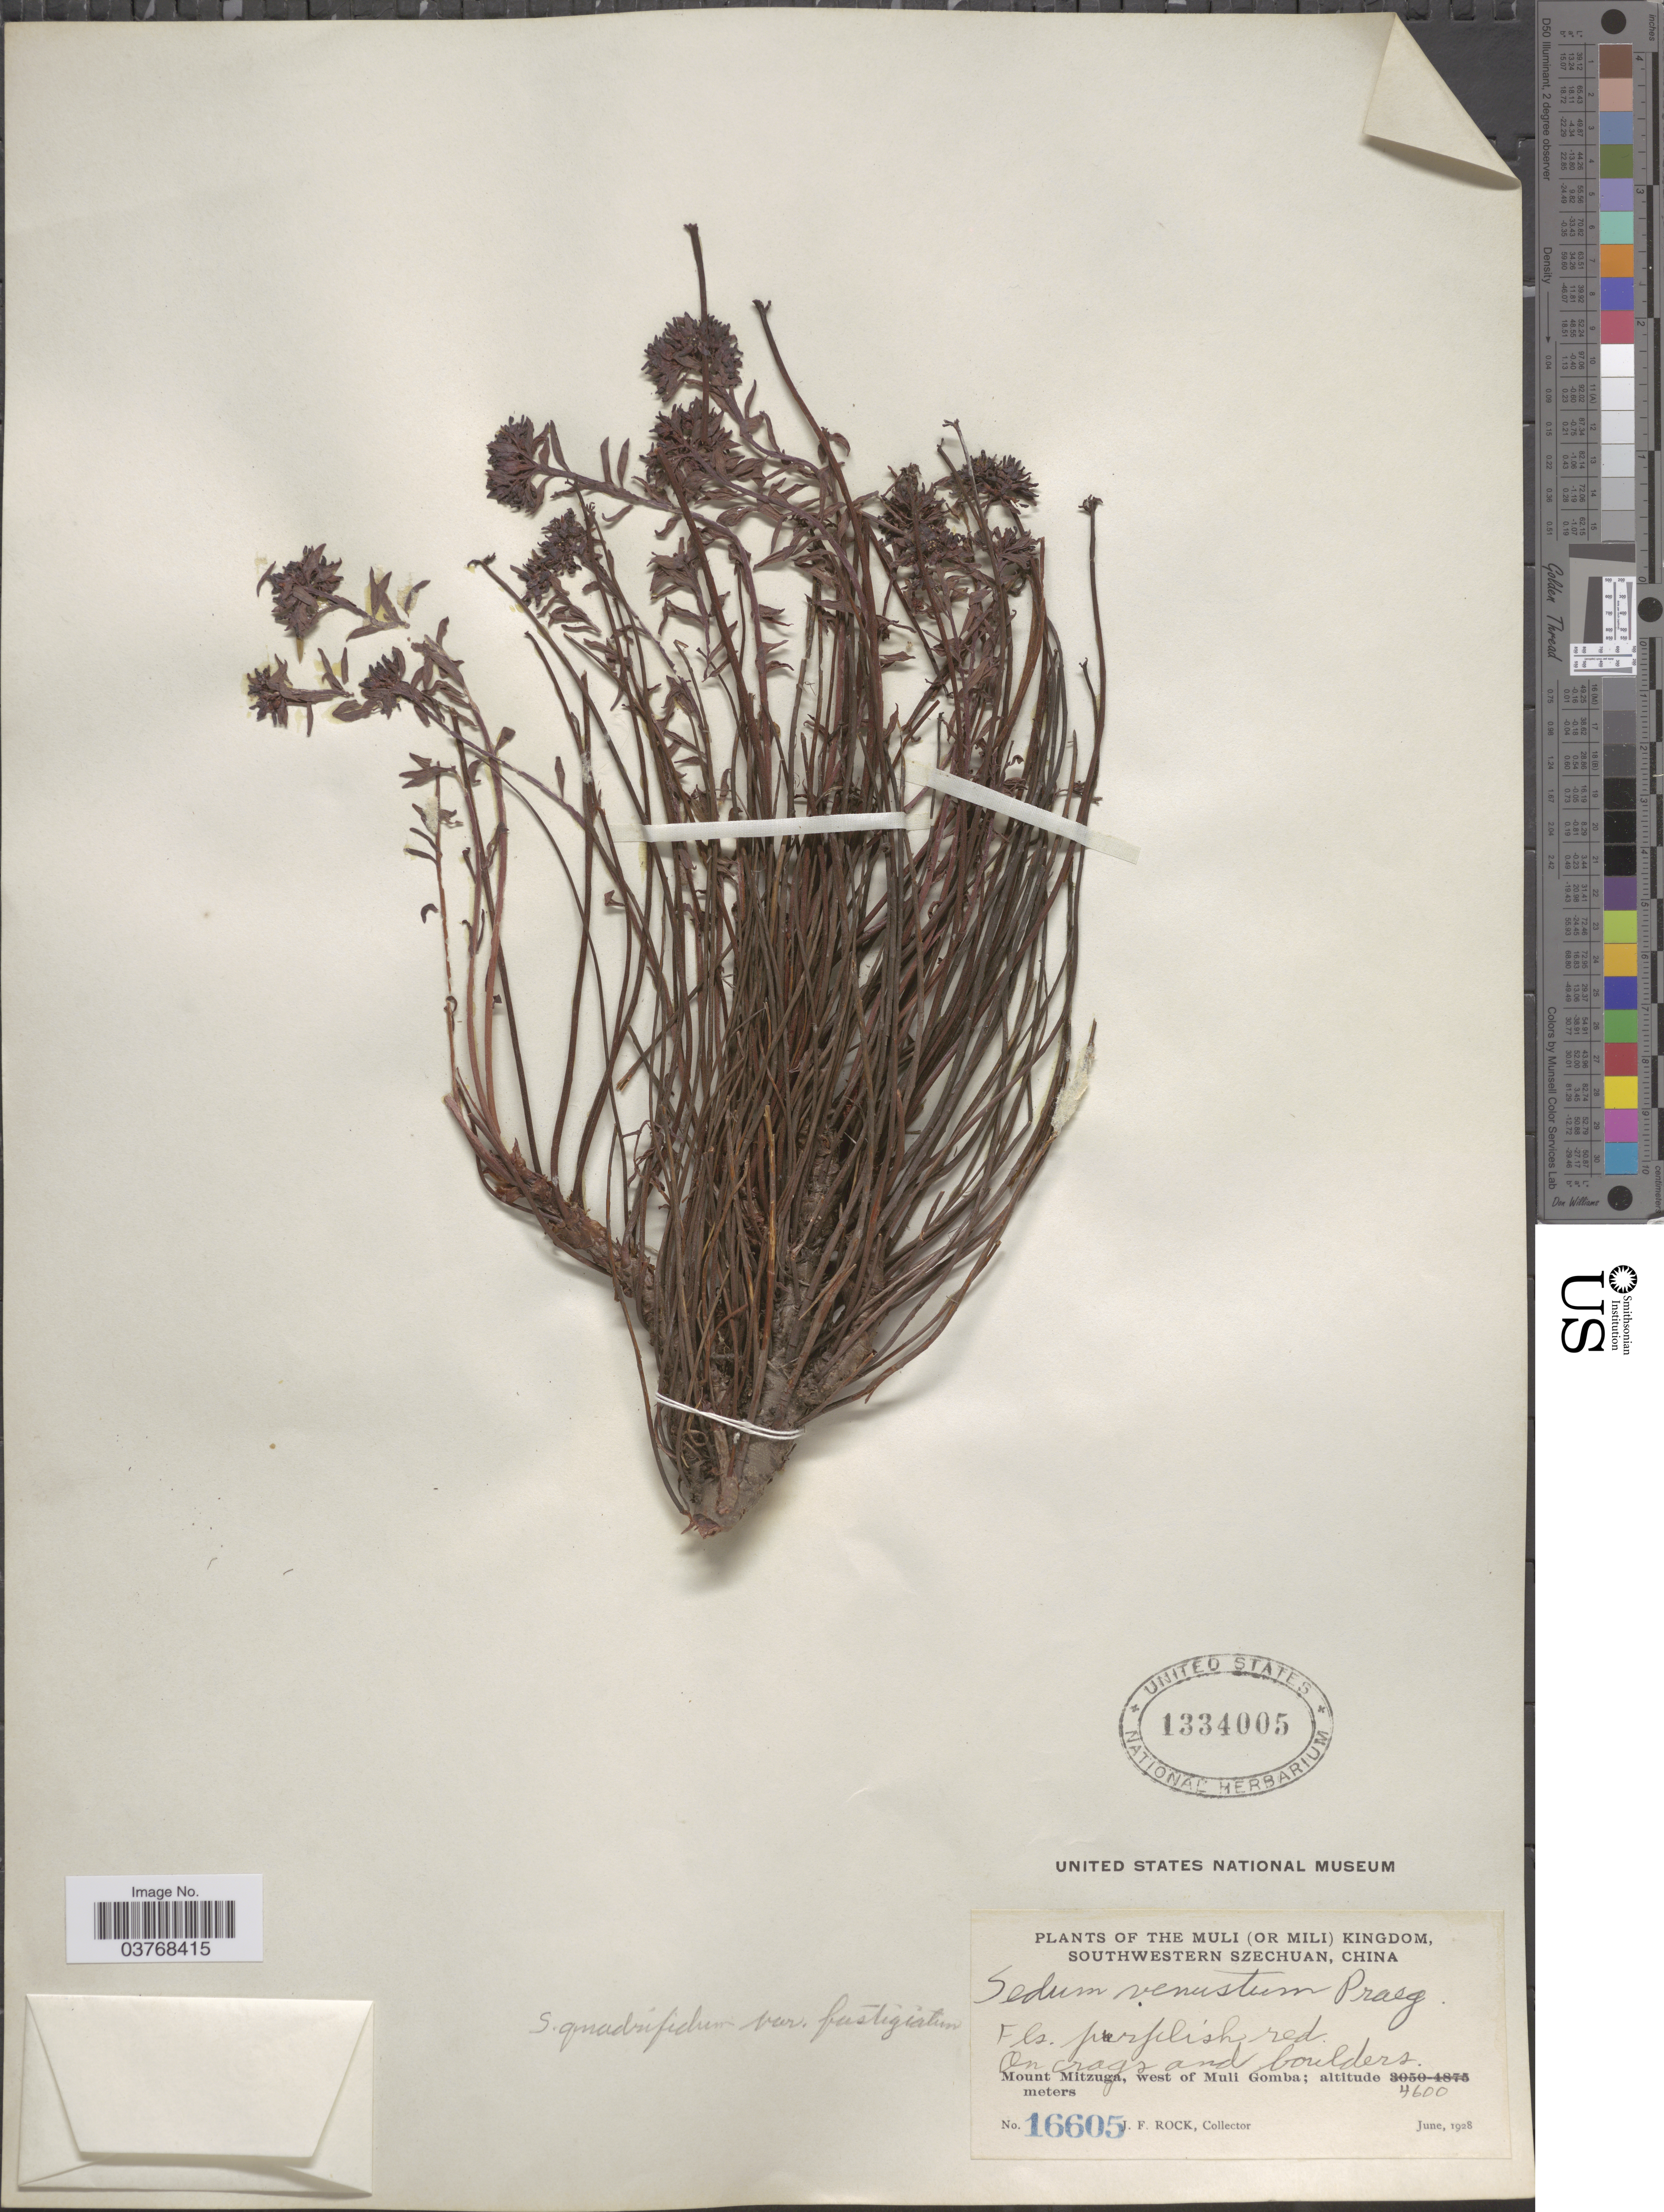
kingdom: Plantae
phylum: Tracheophyta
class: Magnoliopsida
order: Saxifragales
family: Crassulaceae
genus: Rhodiola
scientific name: Rhodiola fastigiata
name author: (Hook. f. & Thomson) S.H. Fu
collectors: J. Rock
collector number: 16605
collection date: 1928-06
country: China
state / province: Sichuan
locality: The Muli (or Mili) Kingdom. Southwestern Szechuan. Mount Mitzuga, west of Muli Gomba.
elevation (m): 4600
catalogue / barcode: US 1334005